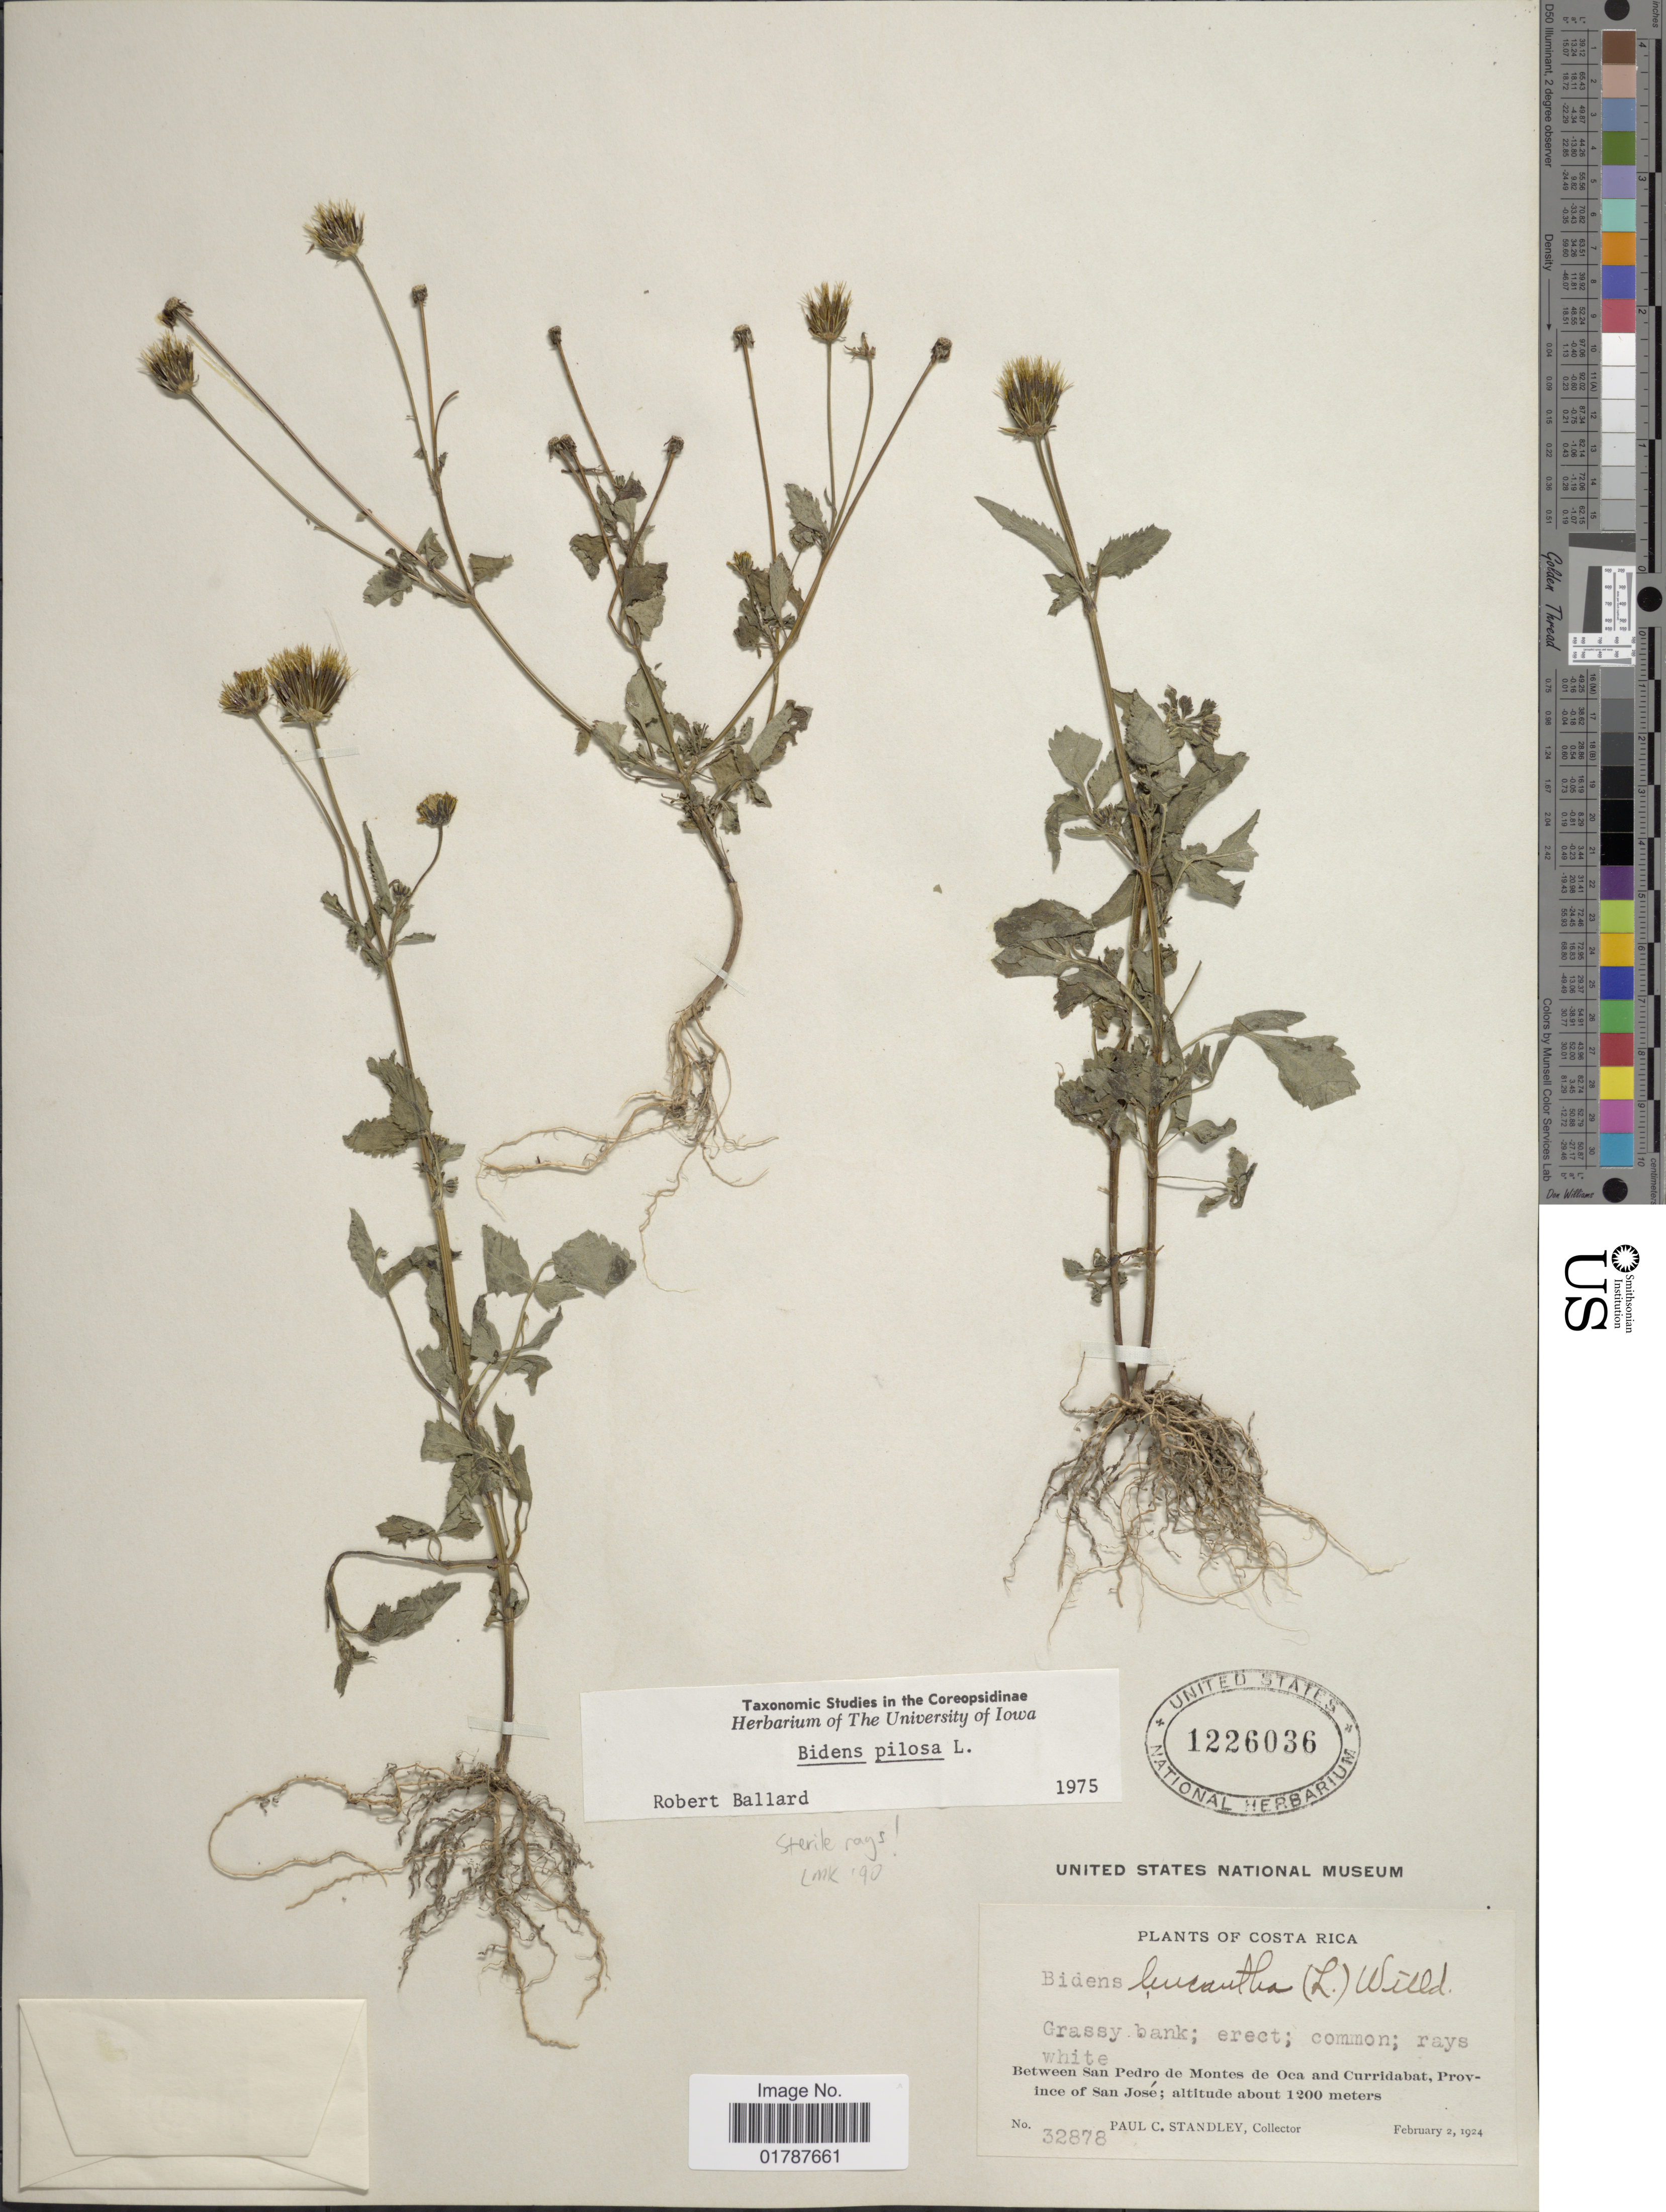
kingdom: Plantae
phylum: Tracheophyta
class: Magnoliopsida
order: Asterales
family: Asteraceae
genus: Bidens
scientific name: Bidens pilosa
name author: L.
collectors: P. C. Standley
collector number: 32878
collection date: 1924-02-02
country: Costa Rica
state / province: San José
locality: Between San Pedro de Montes de Oca and Curridabat, Province of San Jose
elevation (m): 1200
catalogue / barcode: US 1226036